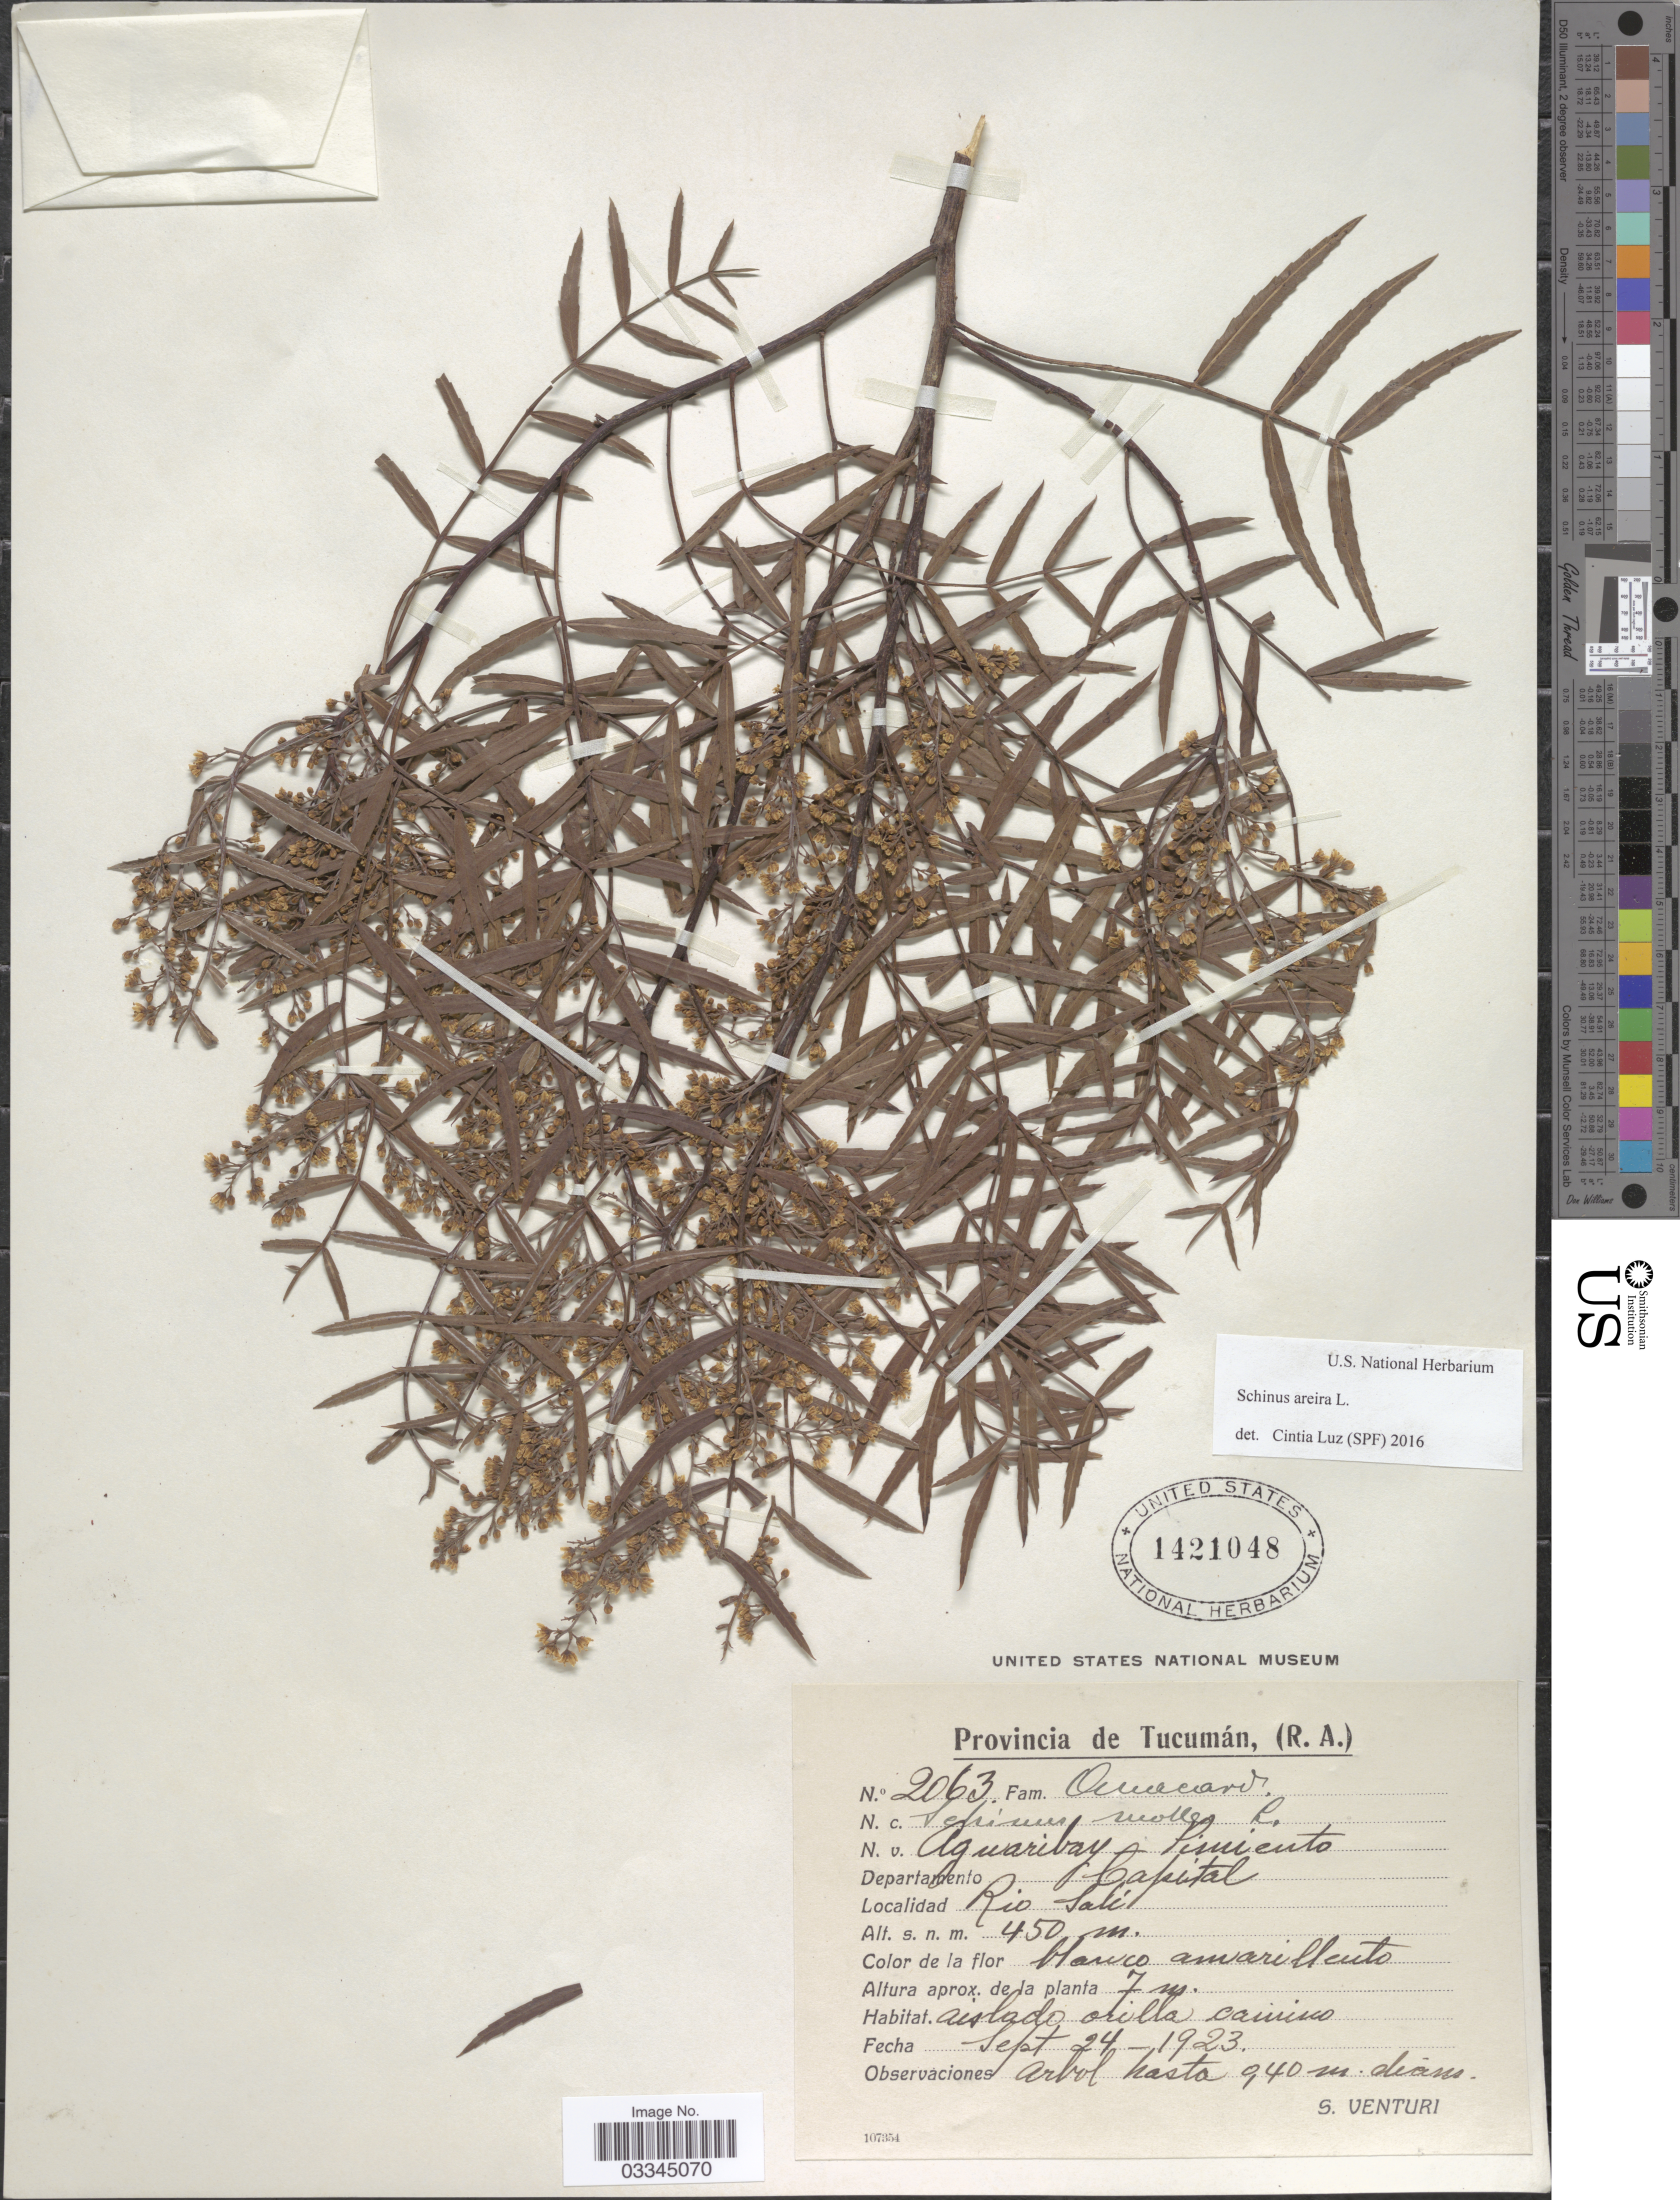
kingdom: Plantae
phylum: Tracheophyta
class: Magnoliopsida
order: Sapindales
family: Anacardiaceae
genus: Schinus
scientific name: Schinus areira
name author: L.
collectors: S. Venturi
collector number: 2063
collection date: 1923-09-24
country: Argentina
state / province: Tucuman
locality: Departamento Capital, Rio Sali.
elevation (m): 450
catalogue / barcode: US 1421048